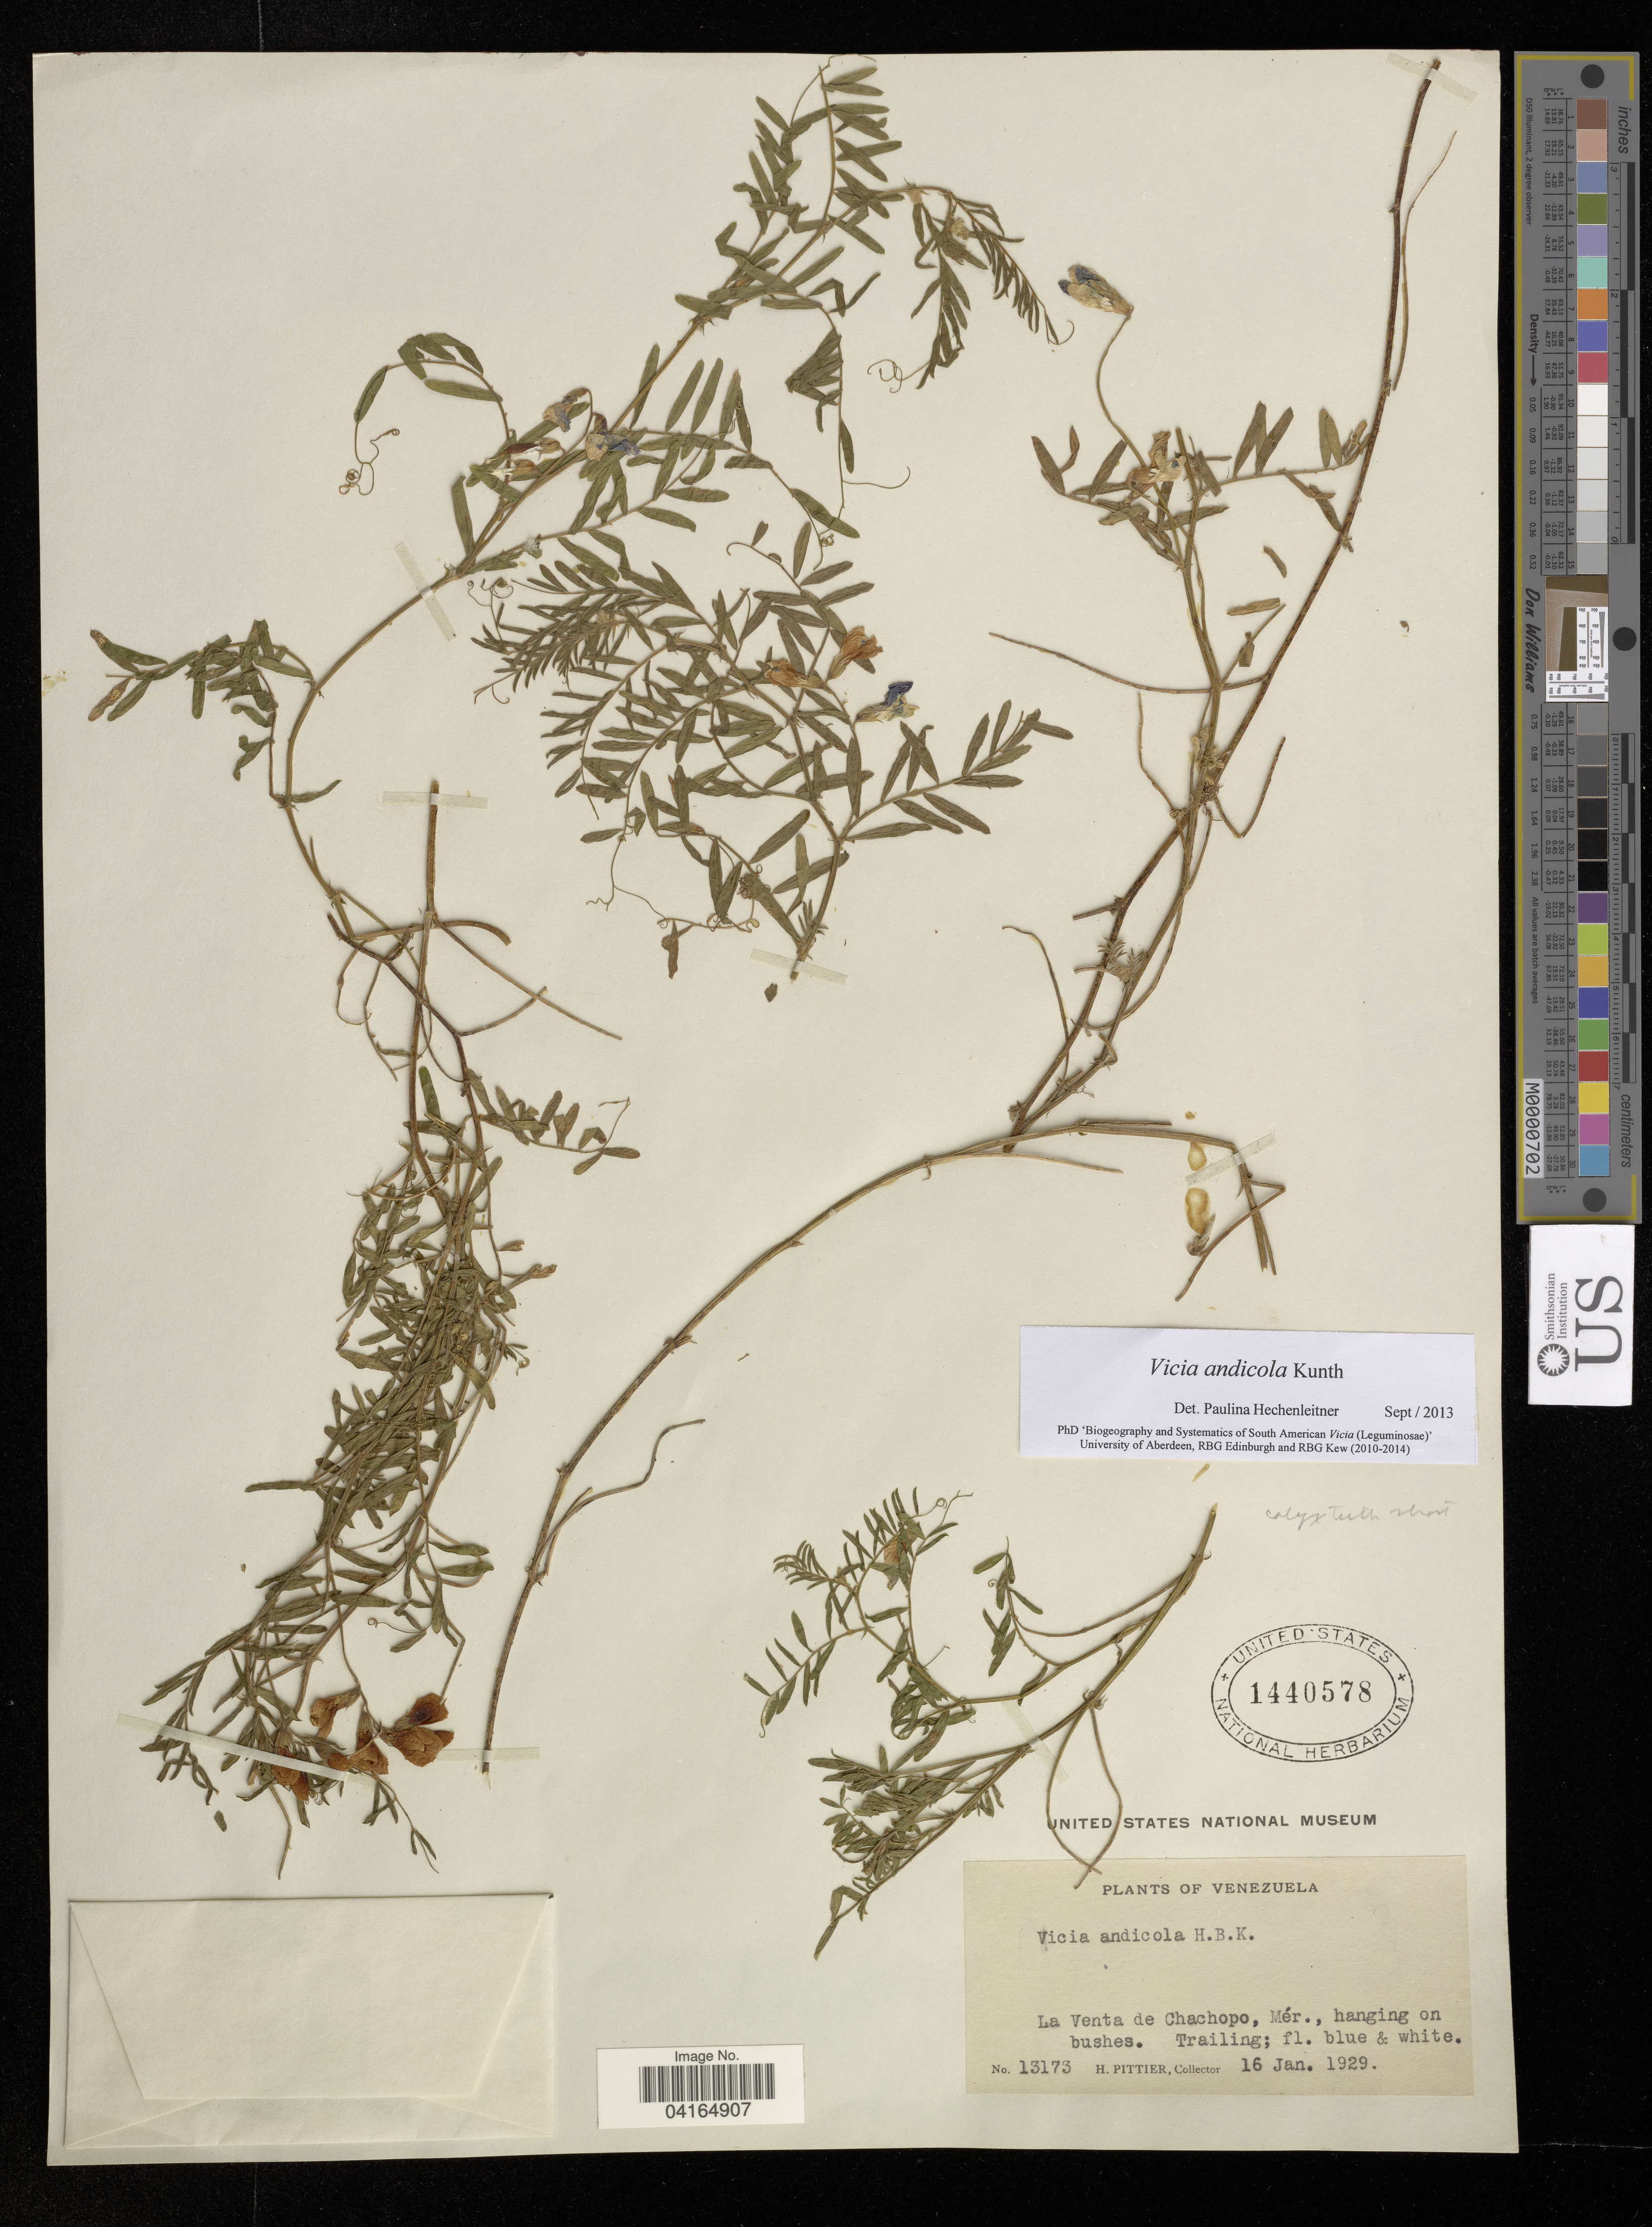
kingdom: Plantae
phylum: Tracheophyta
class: Magnoliopsida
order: Fabales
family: Fabaceae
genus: Vicia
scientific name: Vicia andicola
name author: Kunth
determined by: Hechenleitner, Paulina, RBG Edinburgh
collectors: H. F. Pittier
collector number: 13173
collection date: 1929-01-16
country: Venezuela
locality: La Venta de Chachopo, Mér.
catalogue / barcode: US 1440578